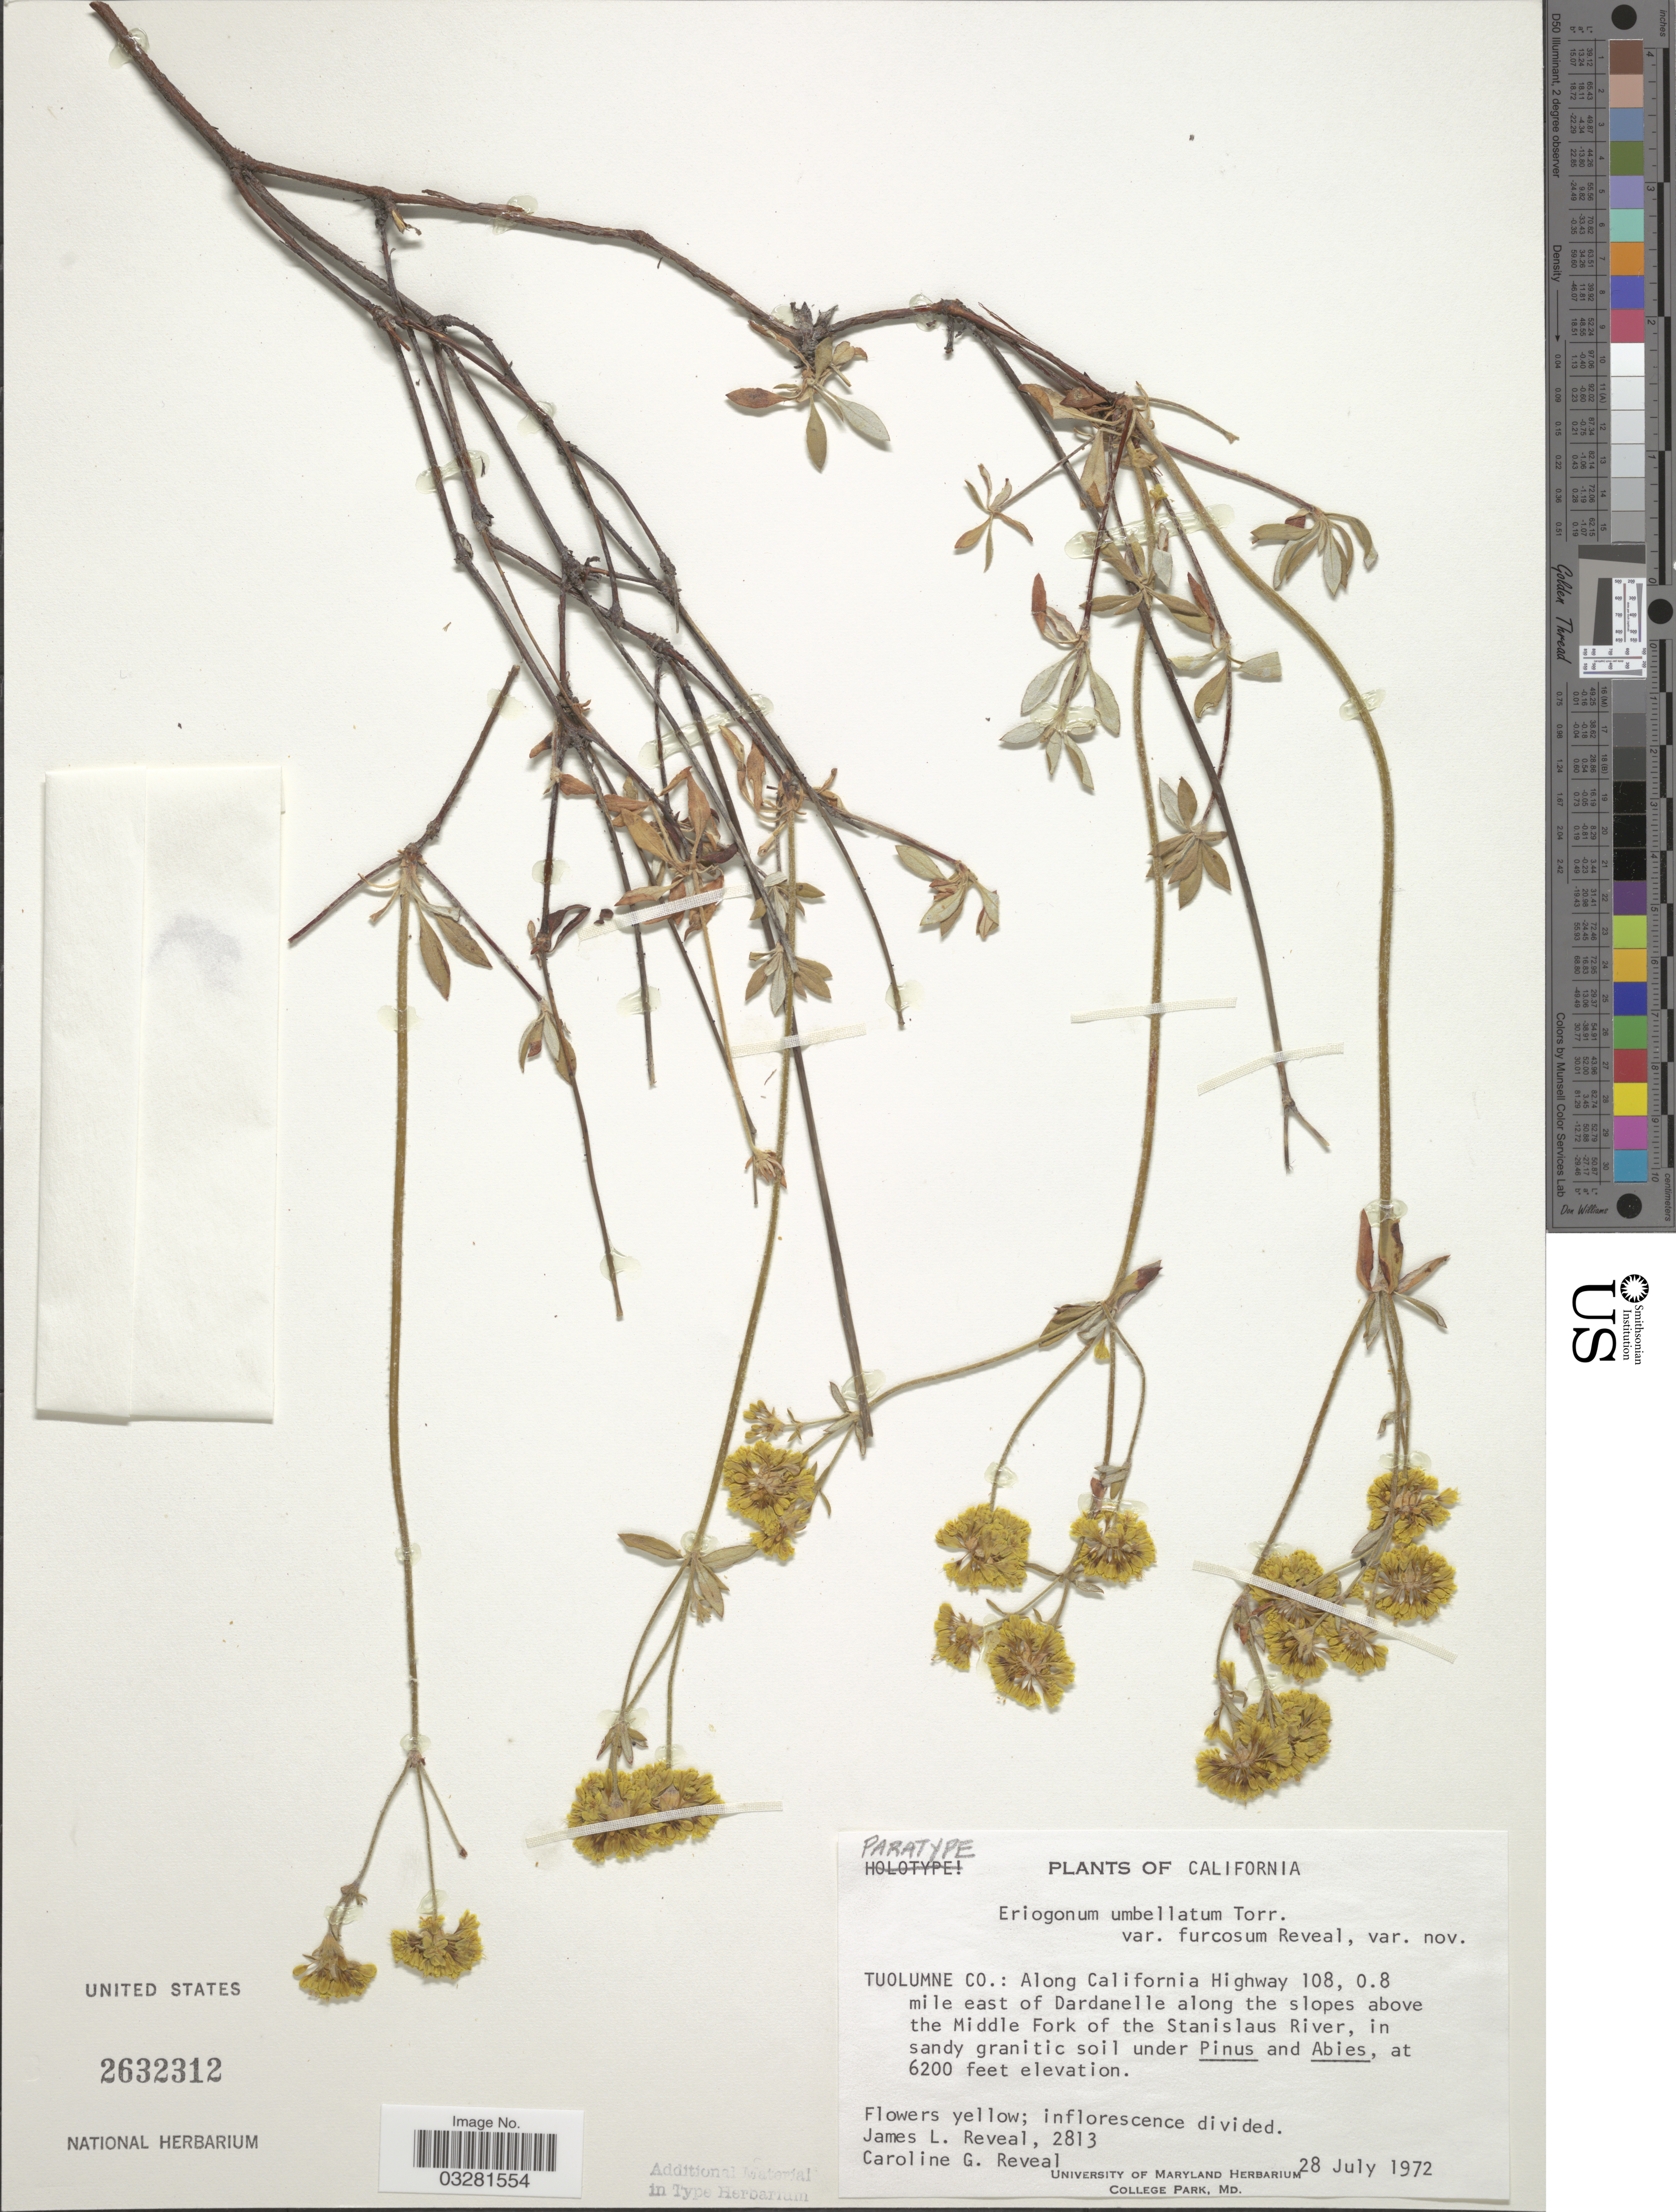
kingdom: Plantae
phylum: Tracheophyta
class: Magnoliopsida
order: Caryophyllales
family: Polygonaceae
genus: Eriogonum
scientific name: Eriogonum umbellatum var. furcosum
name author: Reveal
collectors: J. L. Reveal & C. G. Reveal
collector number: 2813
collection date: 1972-07-28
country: United States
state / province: California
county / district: Tuolumne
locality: Tuolumne Co.: Along California Highway 108, 0.8 mile east of Dardanelle along the slopes above the Middle Fork of the Stanislaus River.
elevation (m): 1890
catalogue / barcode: US 2632312